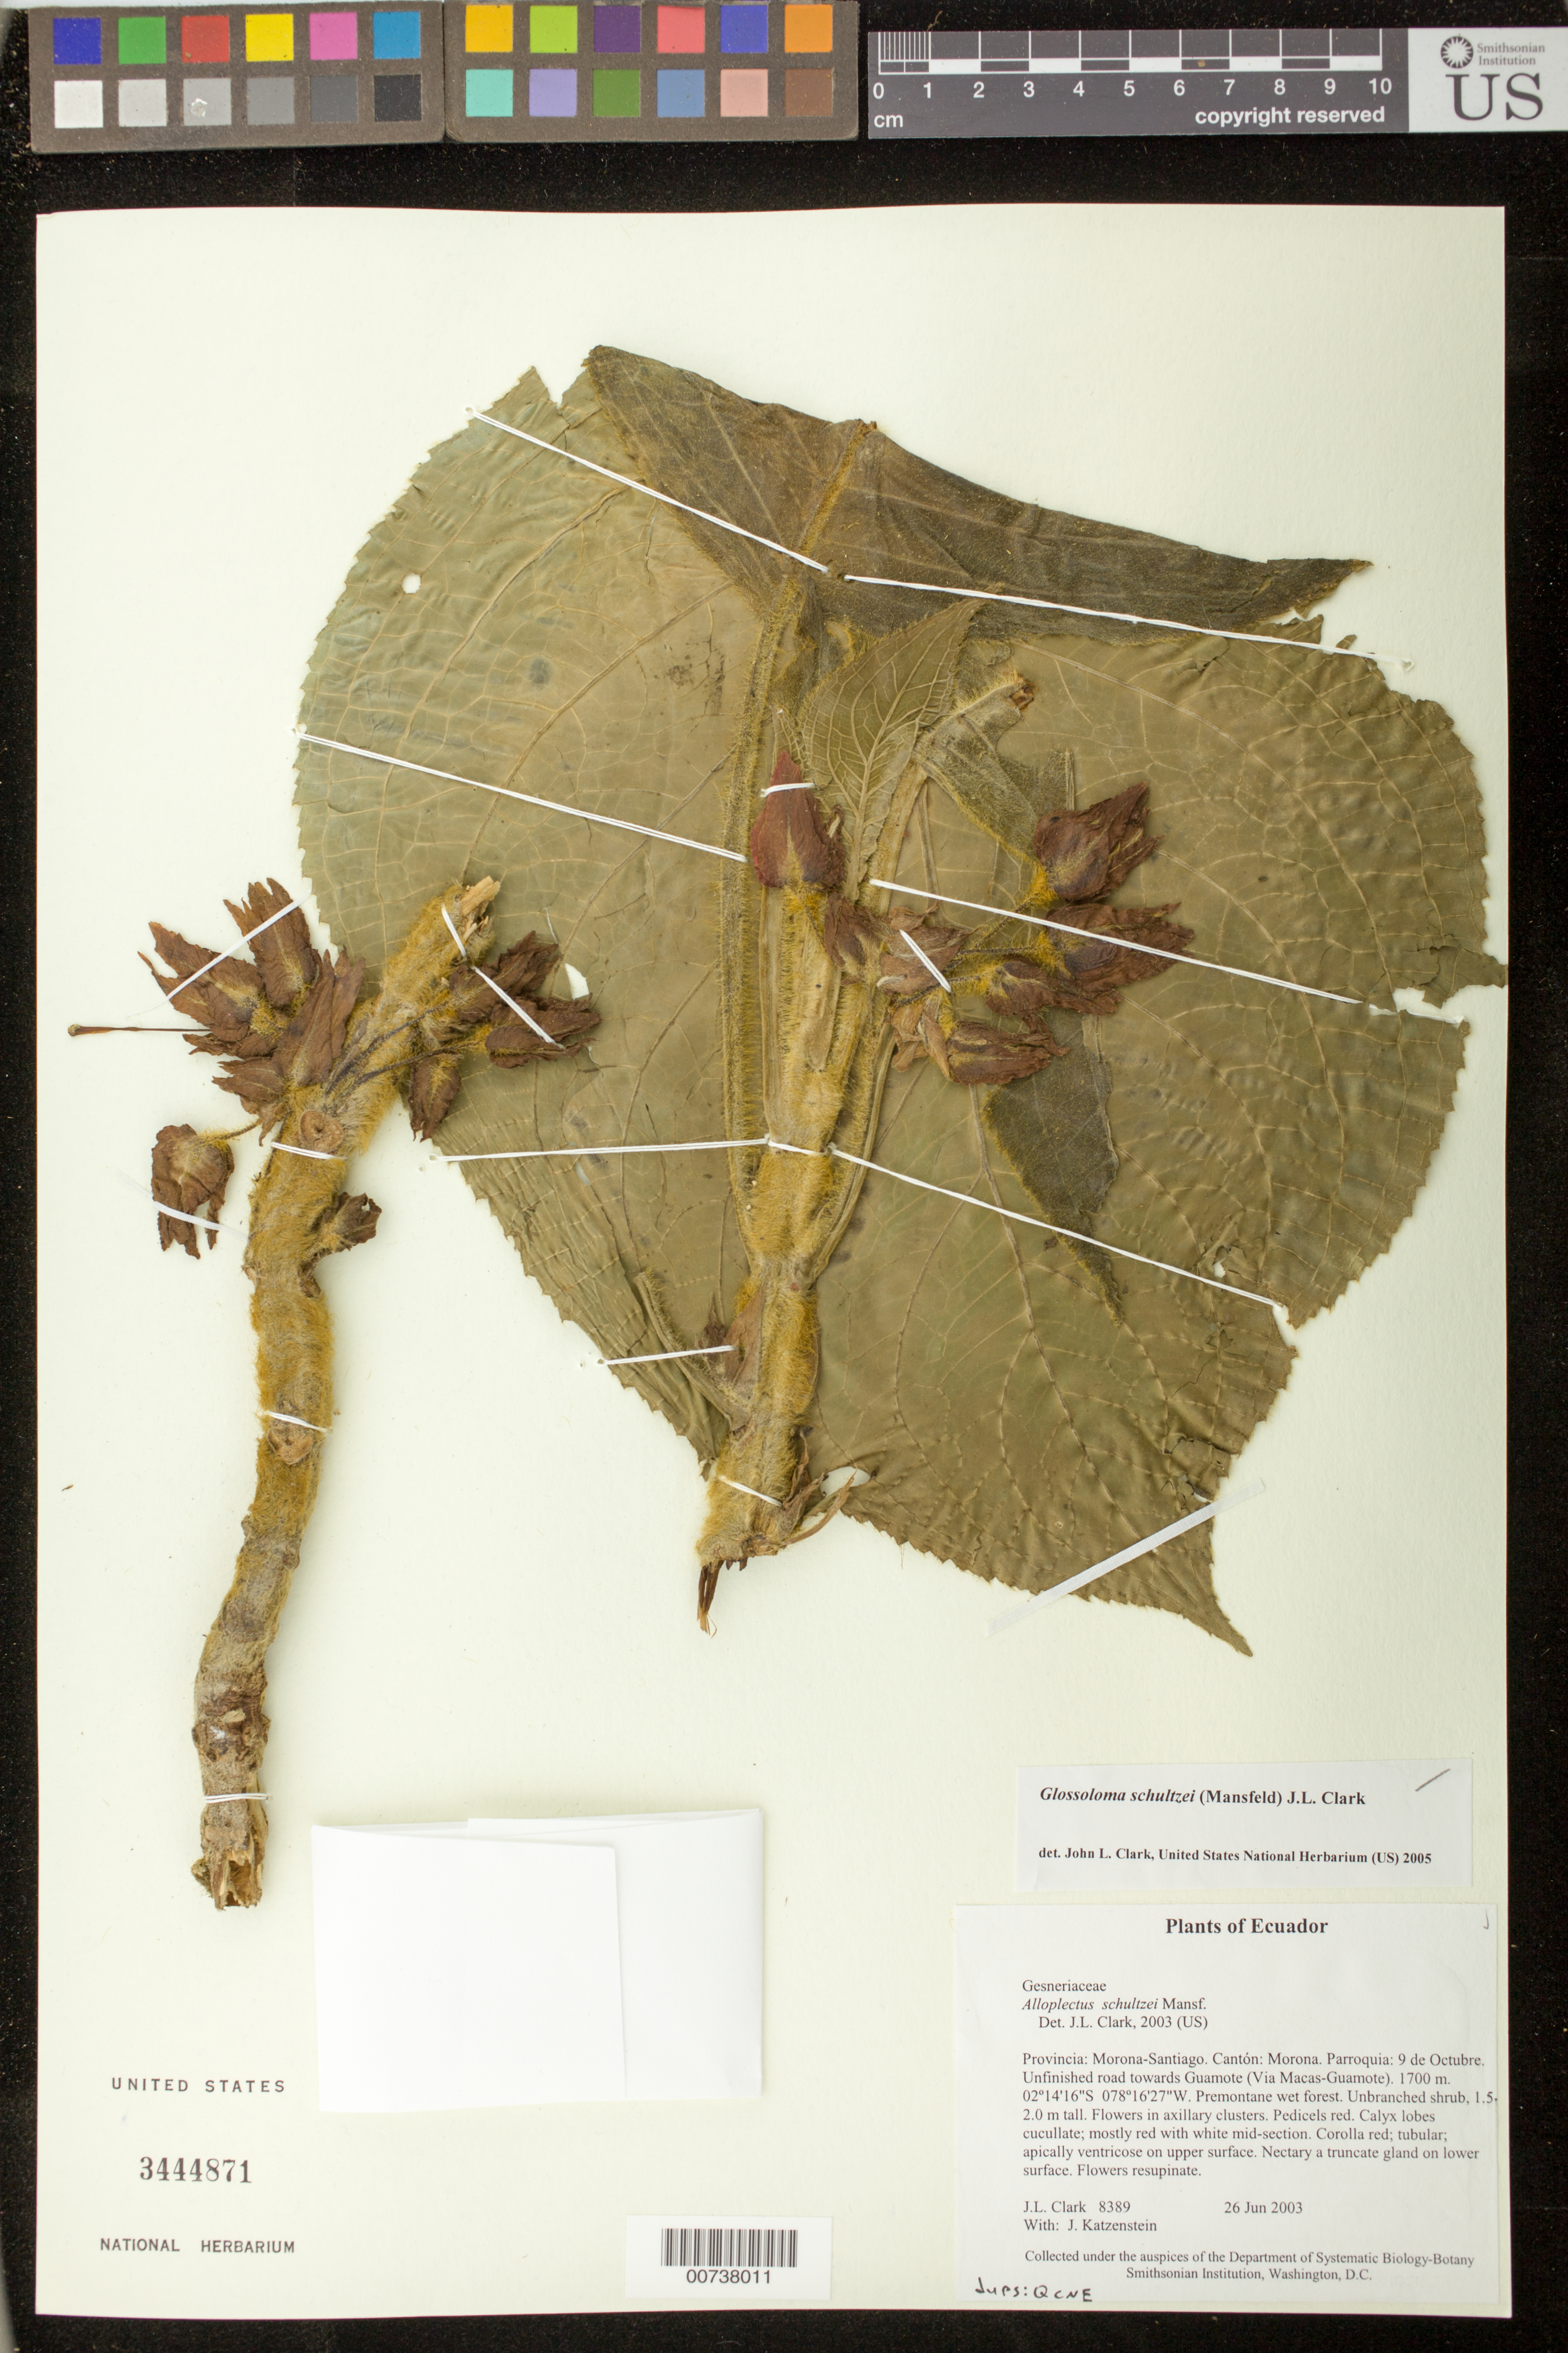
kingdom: Plantae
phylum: Tracheophyta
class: Magnoliopsida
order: Lamiales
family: Gesneriaceae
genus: Glossoloma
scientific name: Glossoloma schultzei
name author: (Mansf.) J.L. Clark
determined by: Clark, J. L., (SEL), The Marie Selby Botanical Garden (UNITED STATES)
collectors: J. L. Clark & J. Katzenstein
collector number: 8389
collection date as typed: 26 Jun 2003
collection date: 2003-06-26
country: Ecuador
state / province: Morona-Santiago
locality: Morona. Parroquia: 9 de Octubre. Unfinished road towards Guamote (Via Macas-Guamote).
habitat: Premontane wet forest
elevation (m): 1700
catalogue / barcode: US 3444871